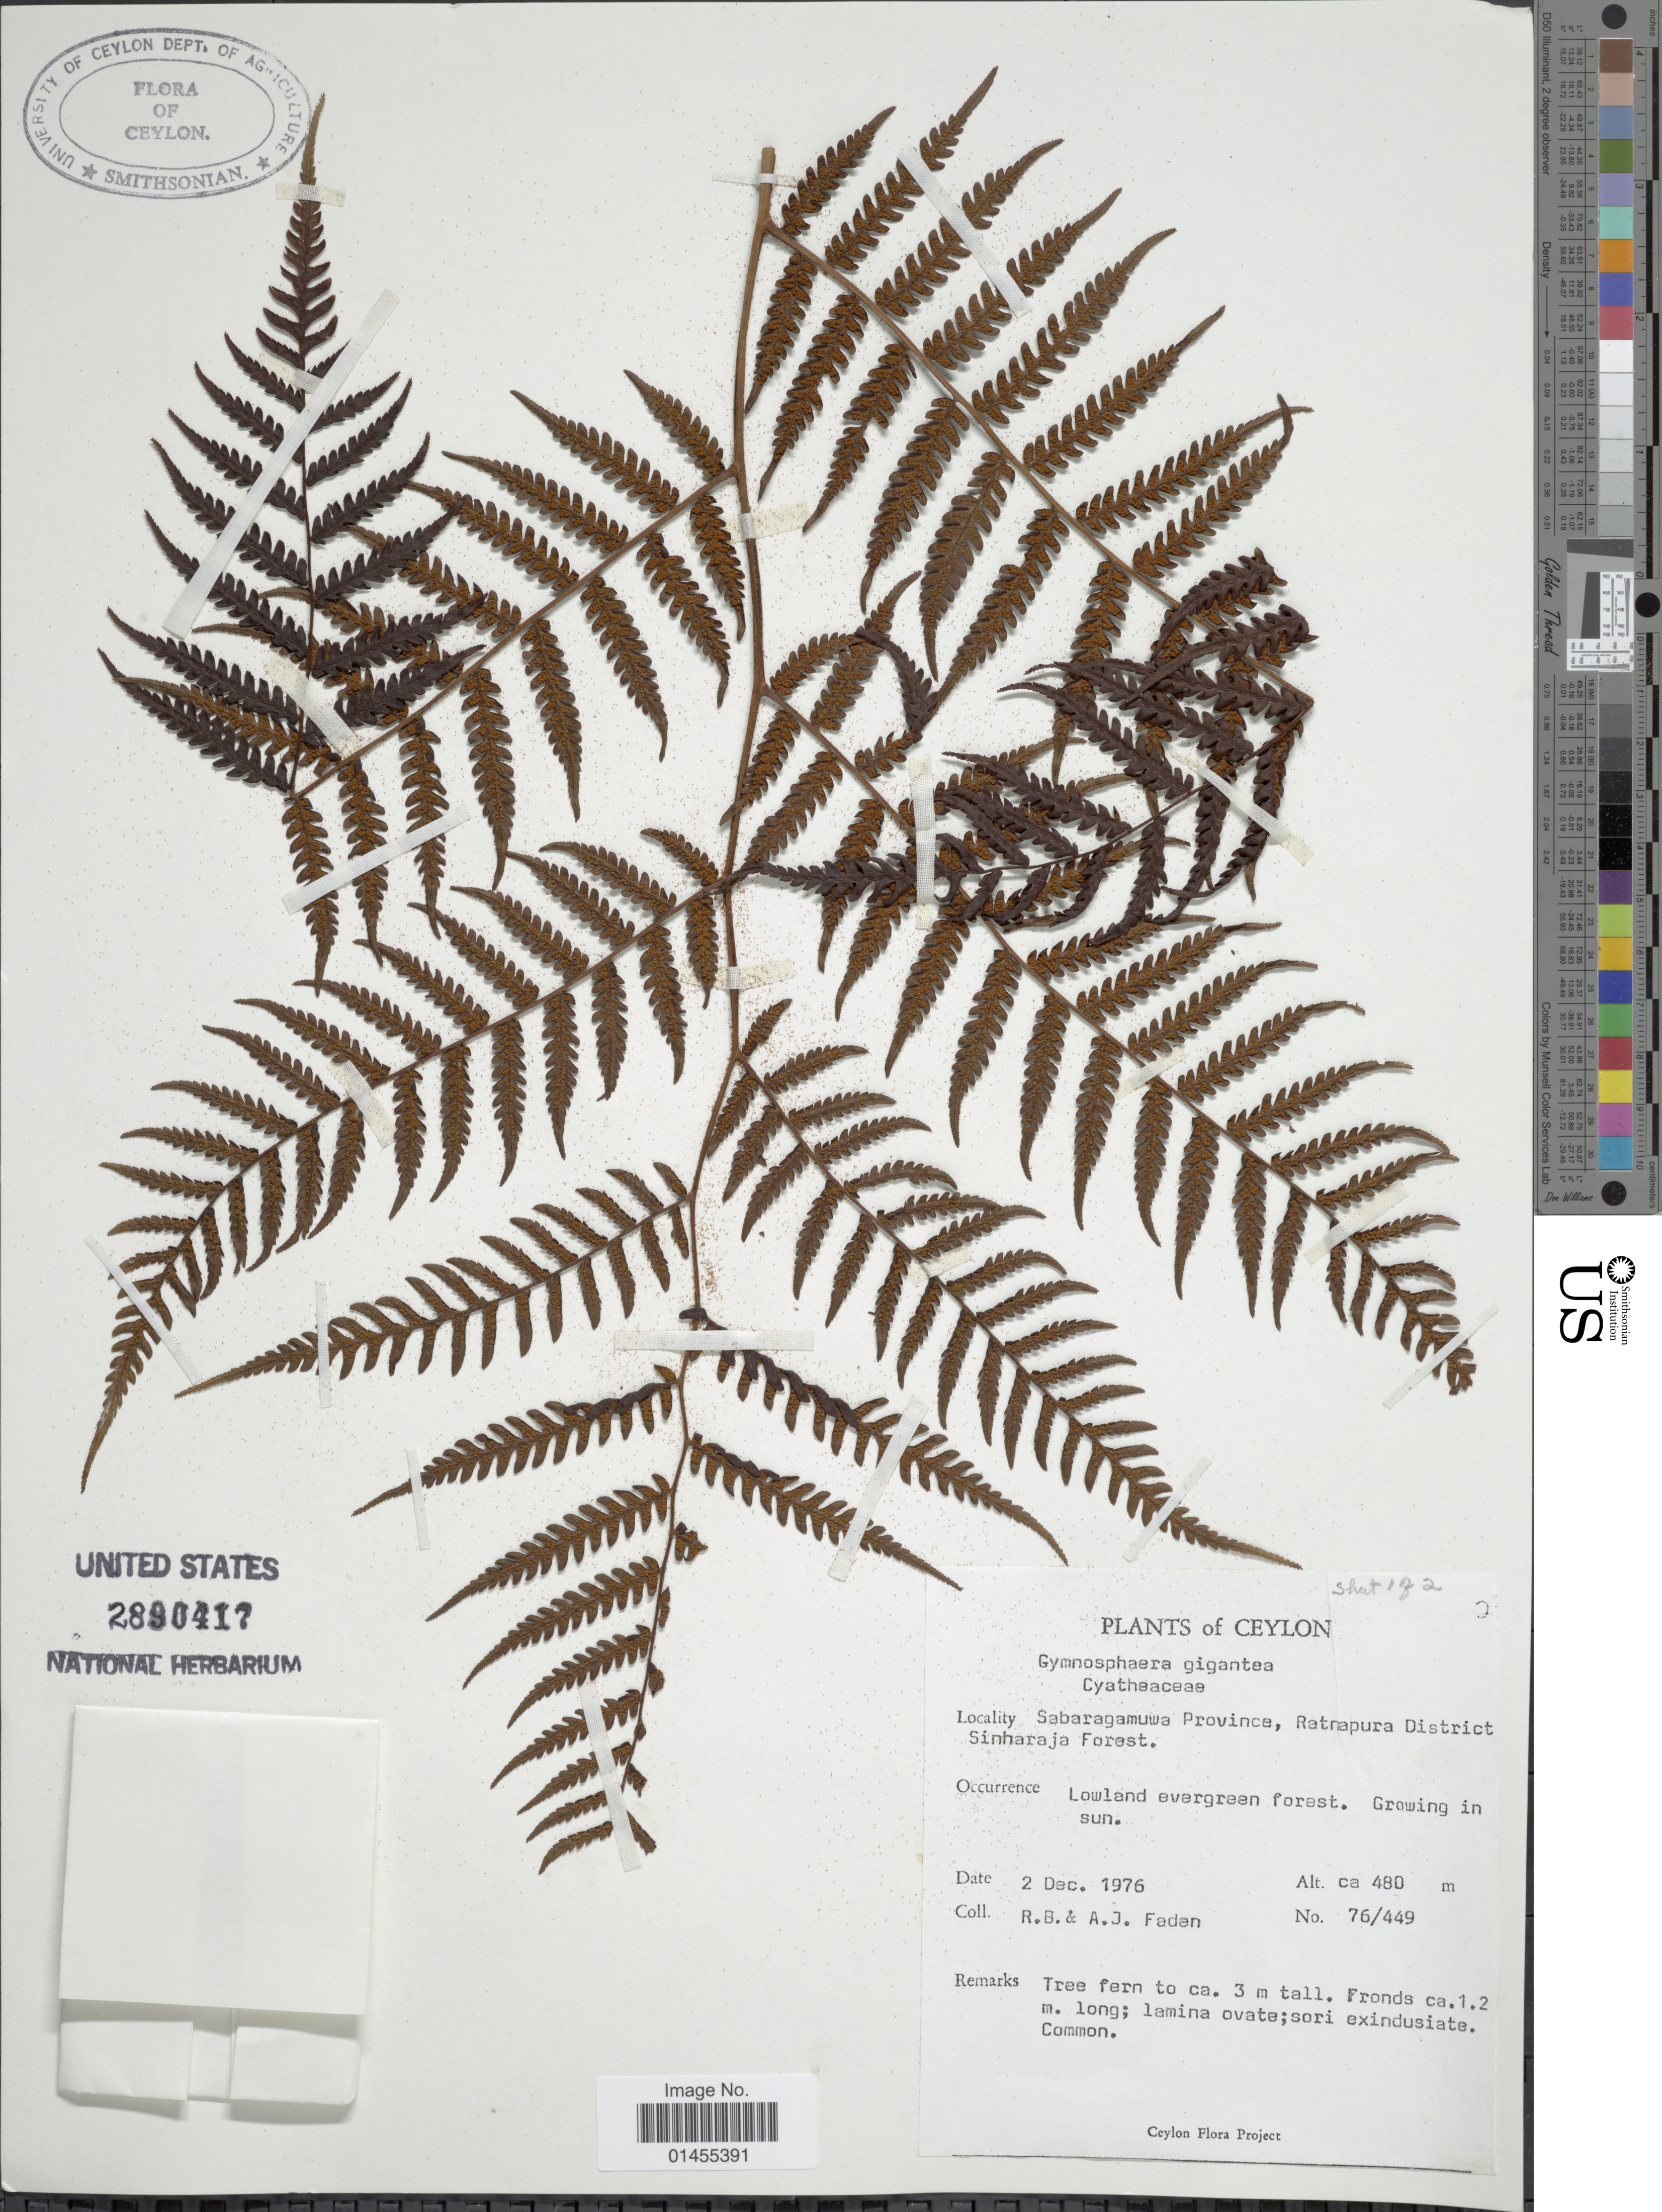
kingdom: Plantae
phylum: Tracheophyta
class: Polypodiopsida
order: Cyatheales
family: Cyatheaceae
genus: Alsophila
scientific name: Alsophila sp.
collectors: R. B. Faden & A. J. Faden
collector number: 76/449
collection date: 1976-12-02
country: Sri Lanka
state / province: Sabaragamuwa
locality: Ceylon, Sabaragamuwa Province, Ratnapura District Sinharaja Forest.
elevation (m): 480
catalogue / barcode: US 2890417